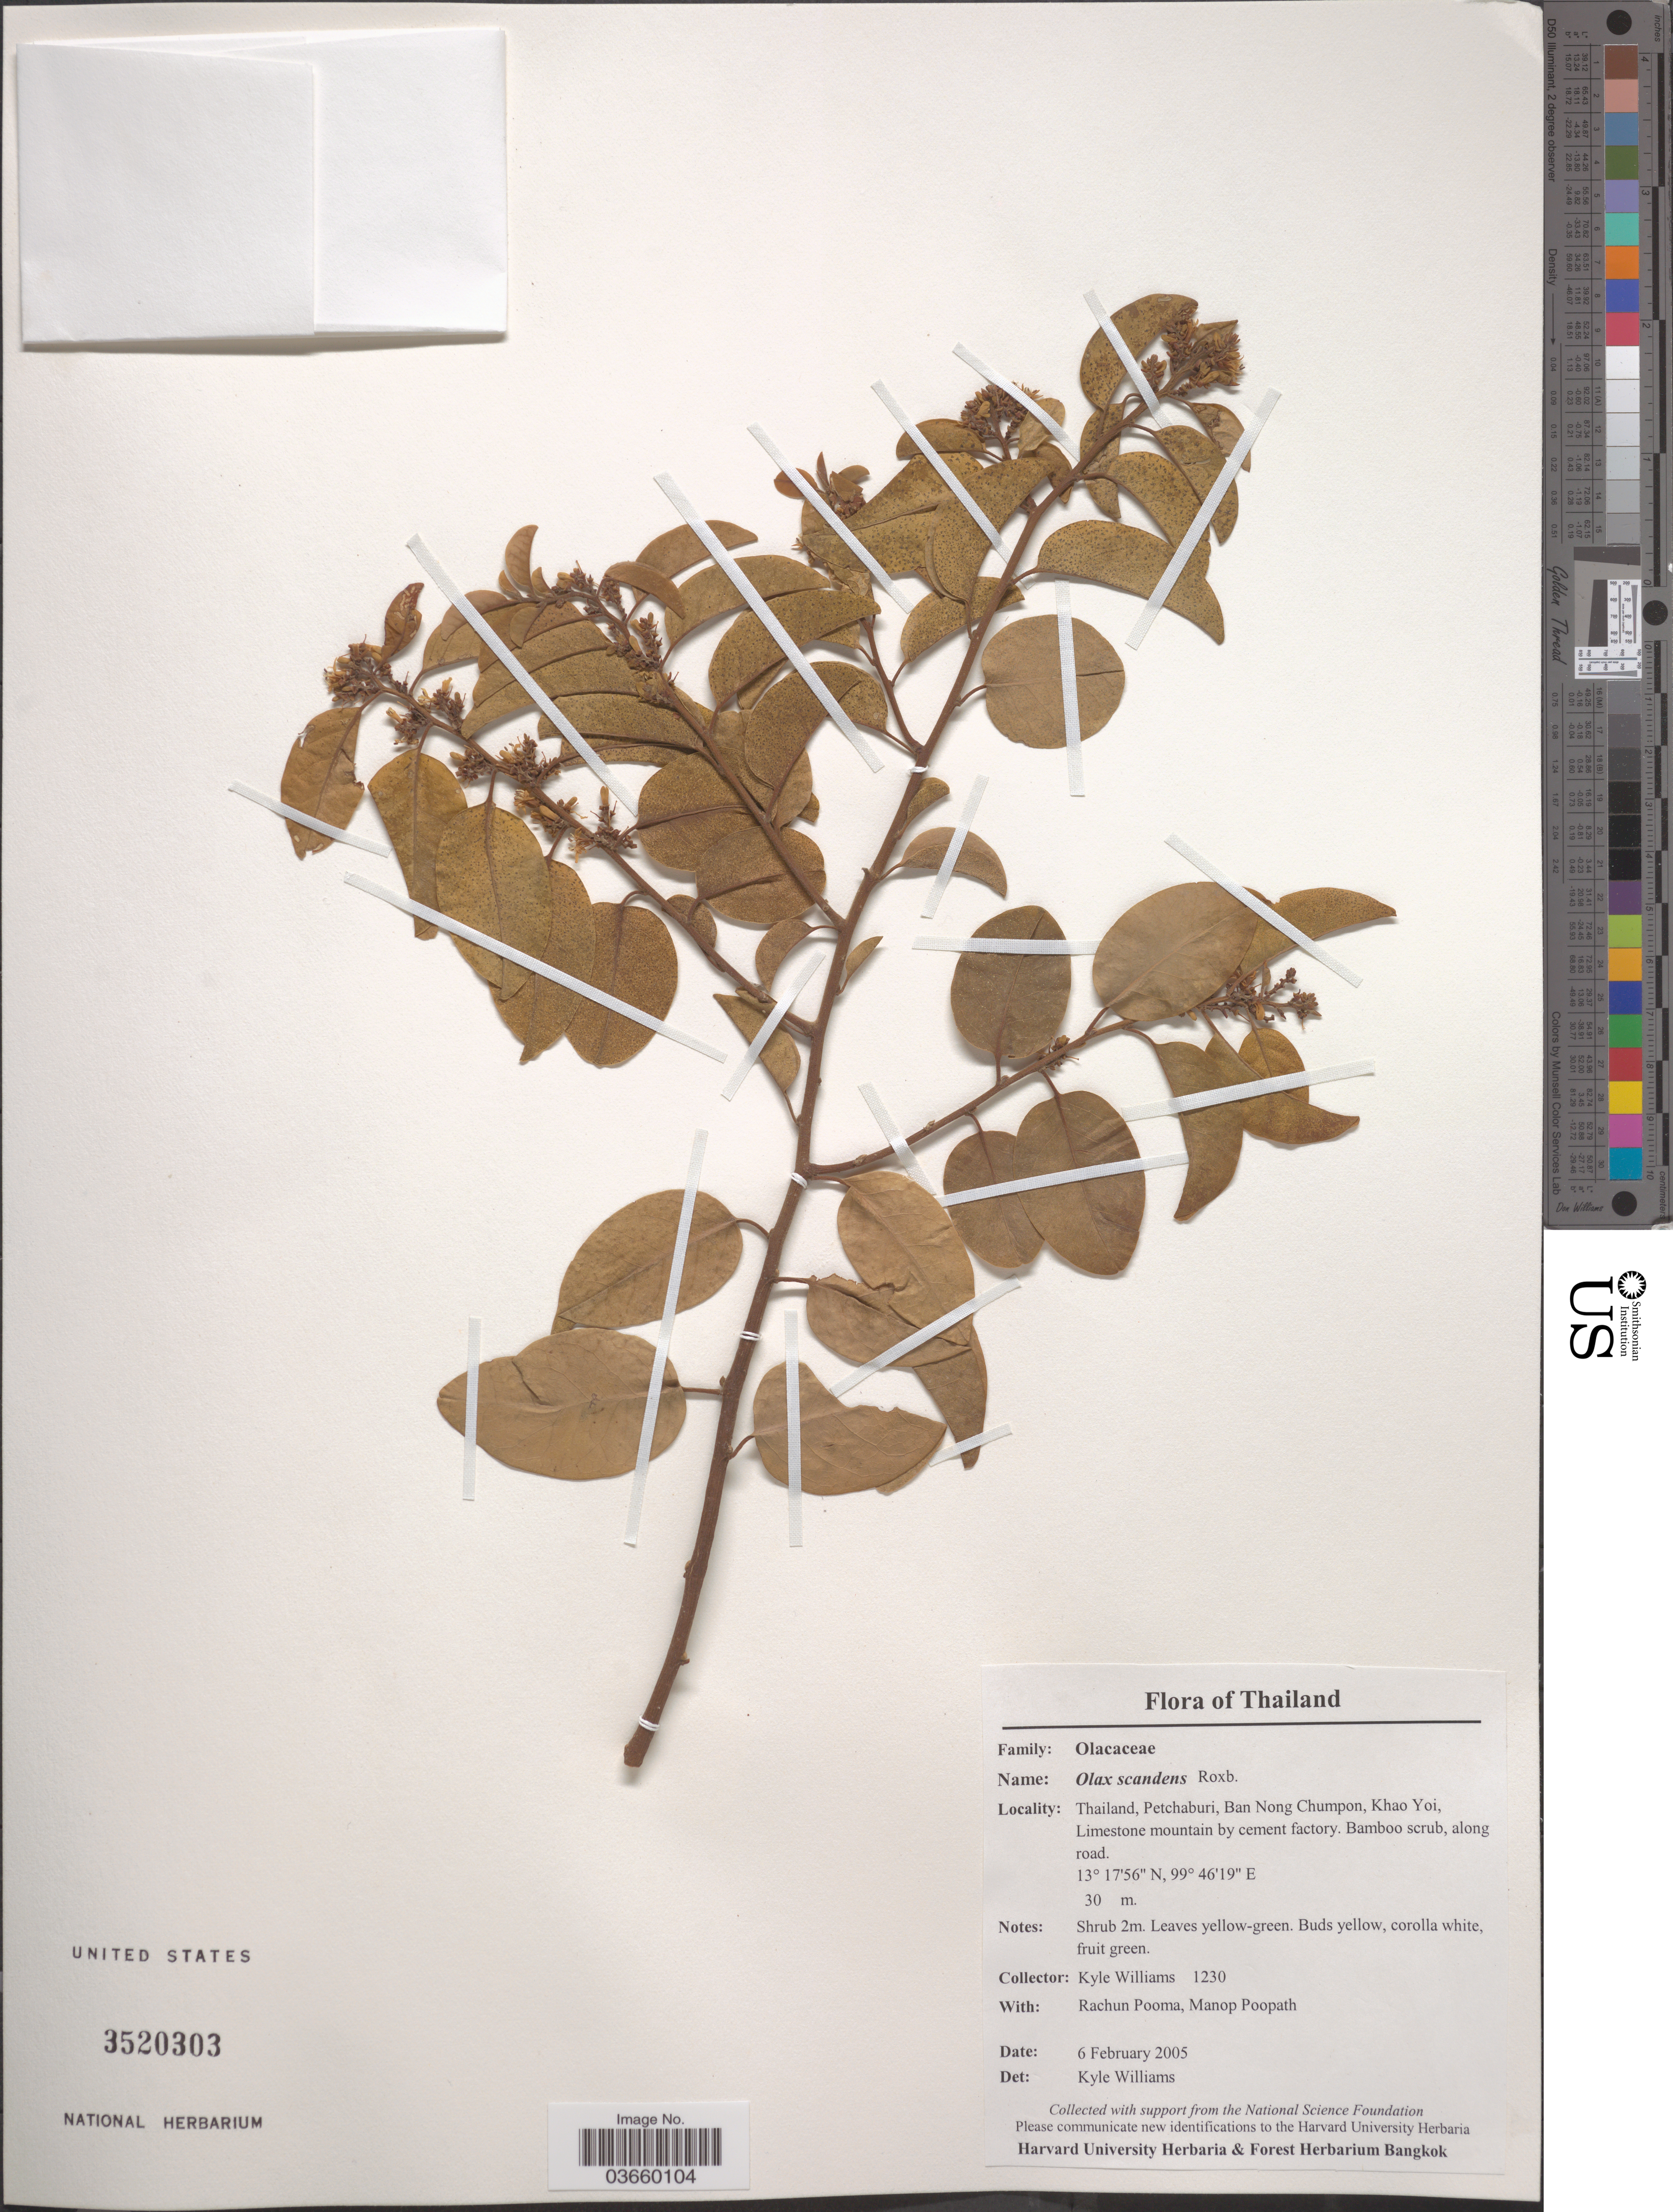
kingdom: Plantae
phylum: Tracheophyta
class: Magnoliopsida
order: Santalales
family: Olacaceae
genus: Olax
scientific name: Olax scandens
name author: Roxb.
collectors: K. J. Williams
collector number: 1230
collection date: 2005-02-06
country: Thailand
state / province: Phetchaburi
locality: Petchaburi, Ban Nong Chumpon, Khao Yoi, Limestone mountain by cement factory.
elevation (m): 30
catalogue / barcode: US 3520303